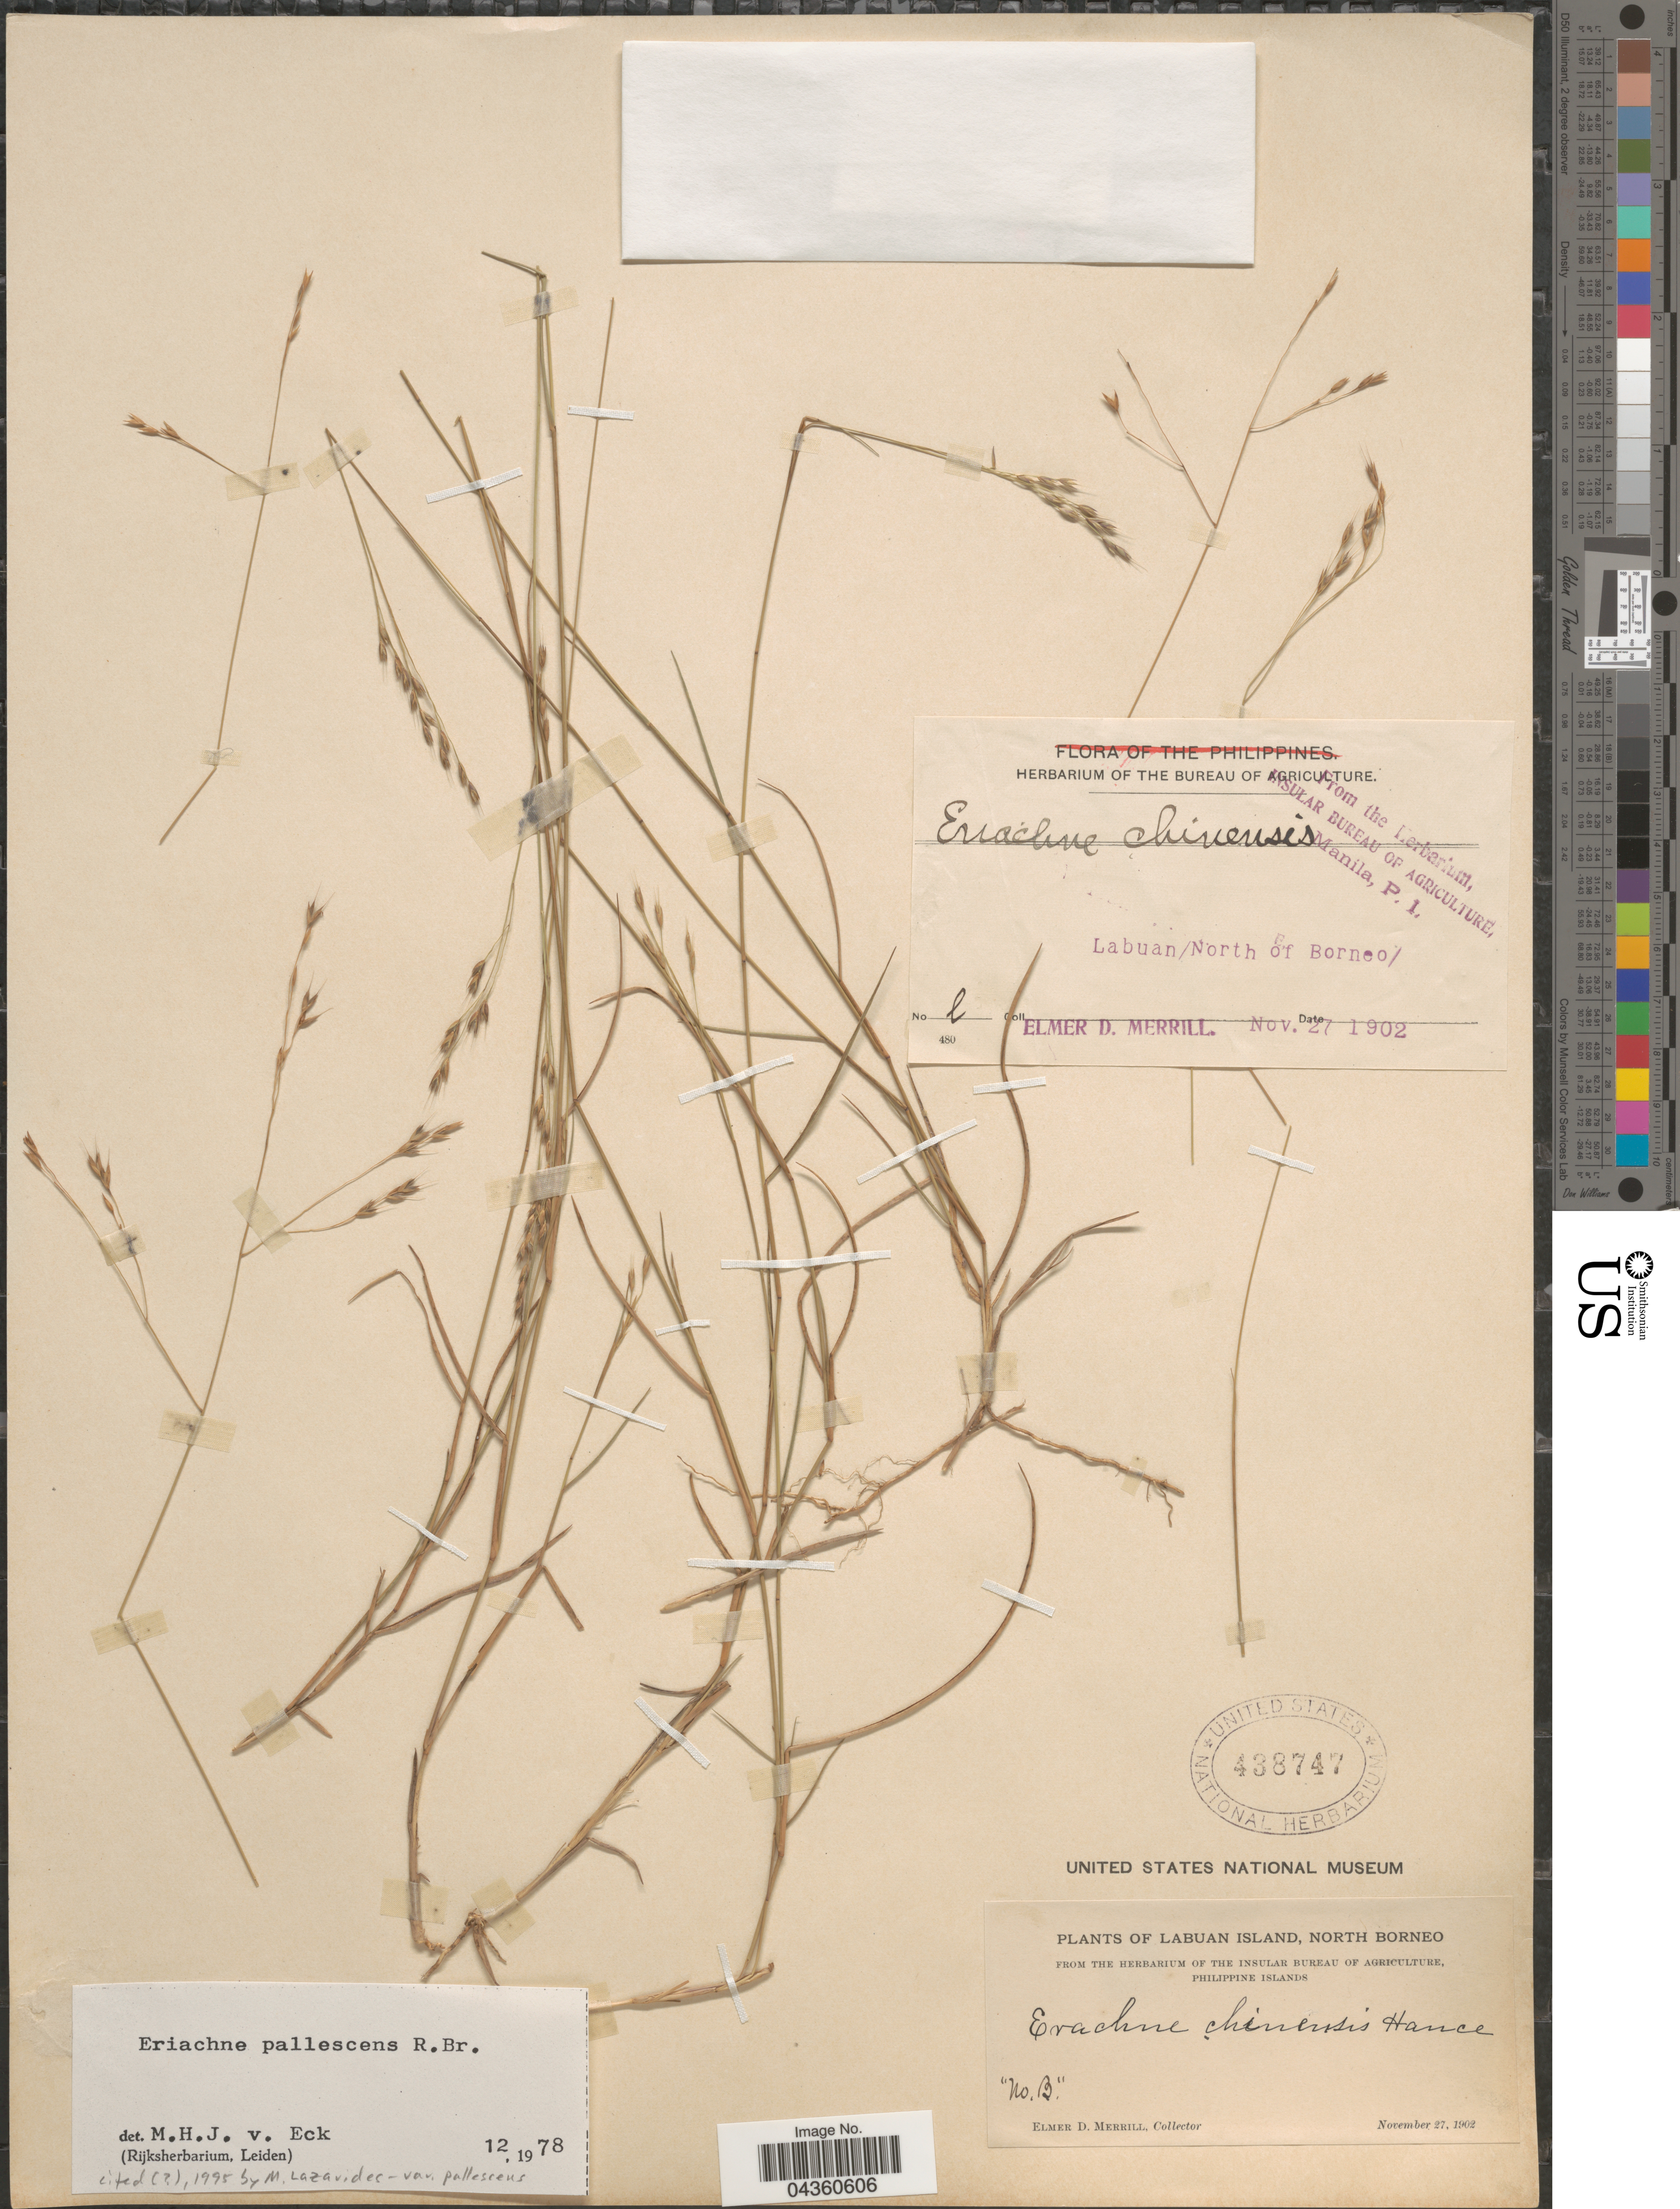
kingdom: Plantae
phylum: Tracheophyta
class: Liliopsida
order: Poales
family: Poaceae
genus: Eriachne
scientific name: Eriachne pallescens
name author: R. Br.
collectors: E. D. Merrill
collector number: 2?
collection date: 1902-11-27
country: Malaysia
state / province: Labuan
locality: Labuan Island, North Borneo.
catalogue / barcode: US 438747